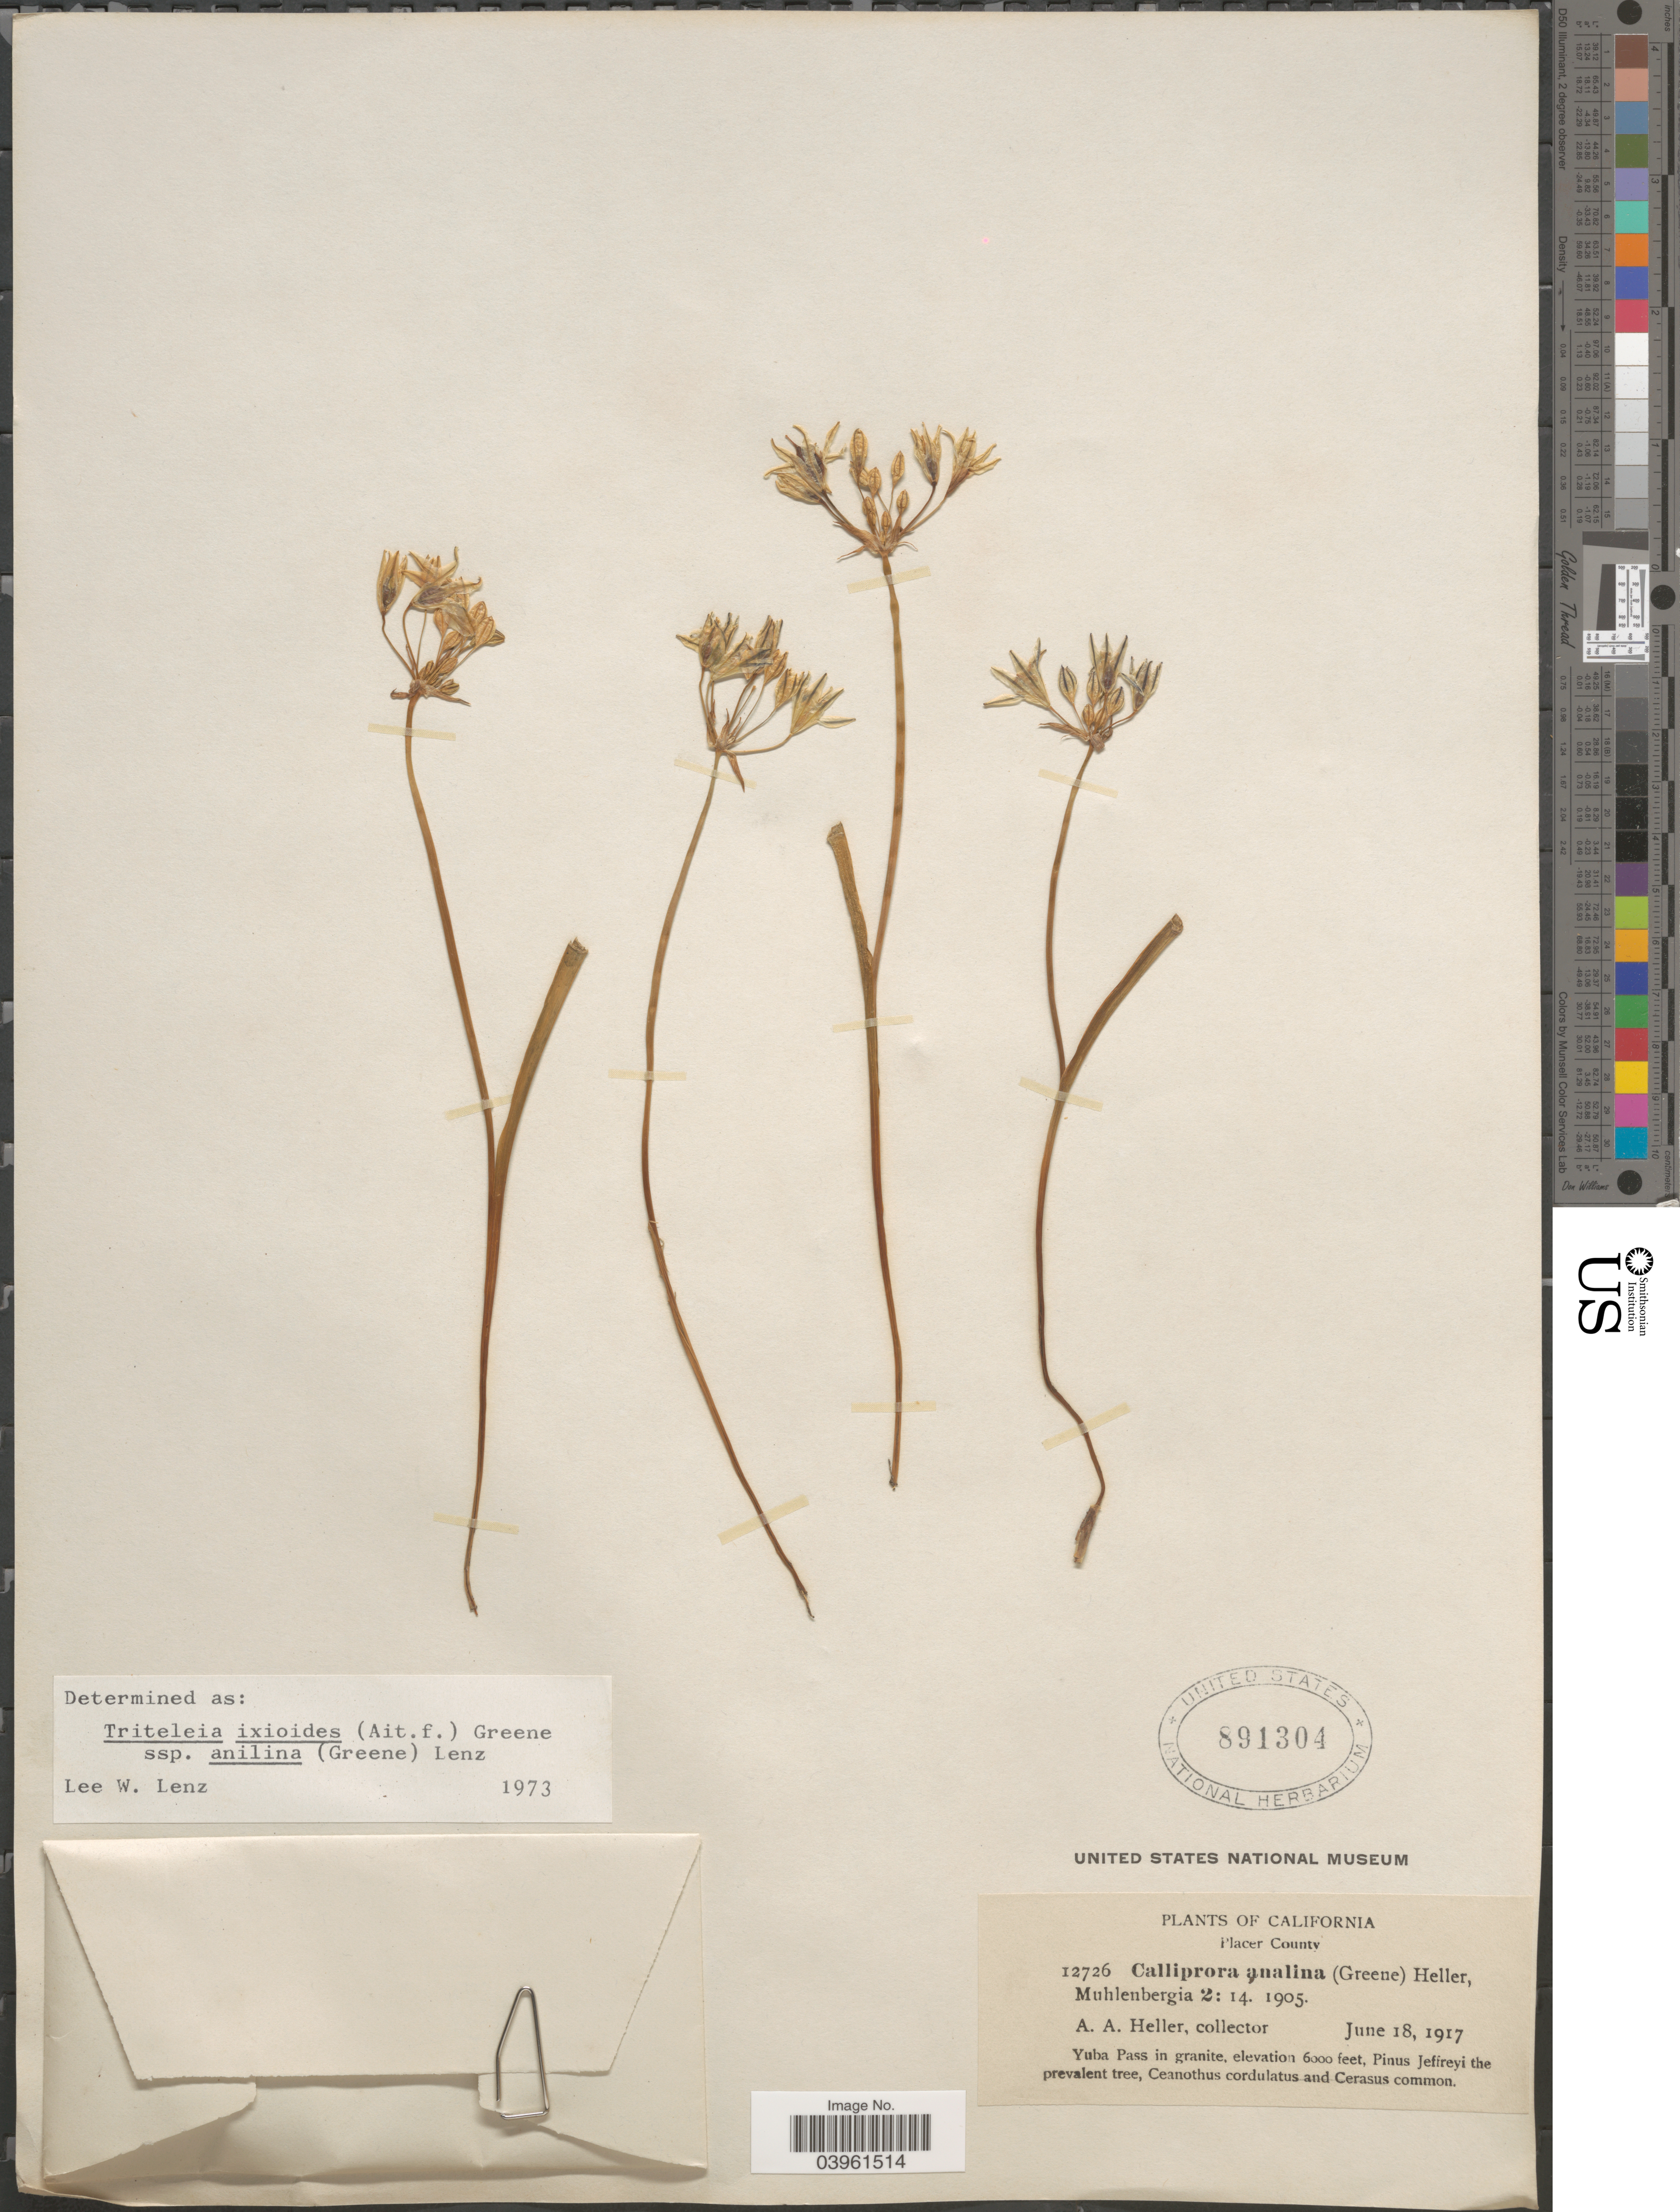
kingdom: Plantae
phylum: Tracheophyta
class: Liliopsida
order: Asparagales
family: Asparagaceae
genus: Triteleia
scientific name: Triteleia ixioides subsp. anilina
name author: (Greene) L.W. Lenz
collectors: A. A. Heller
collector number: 12726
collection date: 1917-06-18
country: United States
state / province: California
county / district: Placer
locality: Placer County. Yuba Pass in granite.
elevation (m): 1829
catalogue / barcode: US 891304